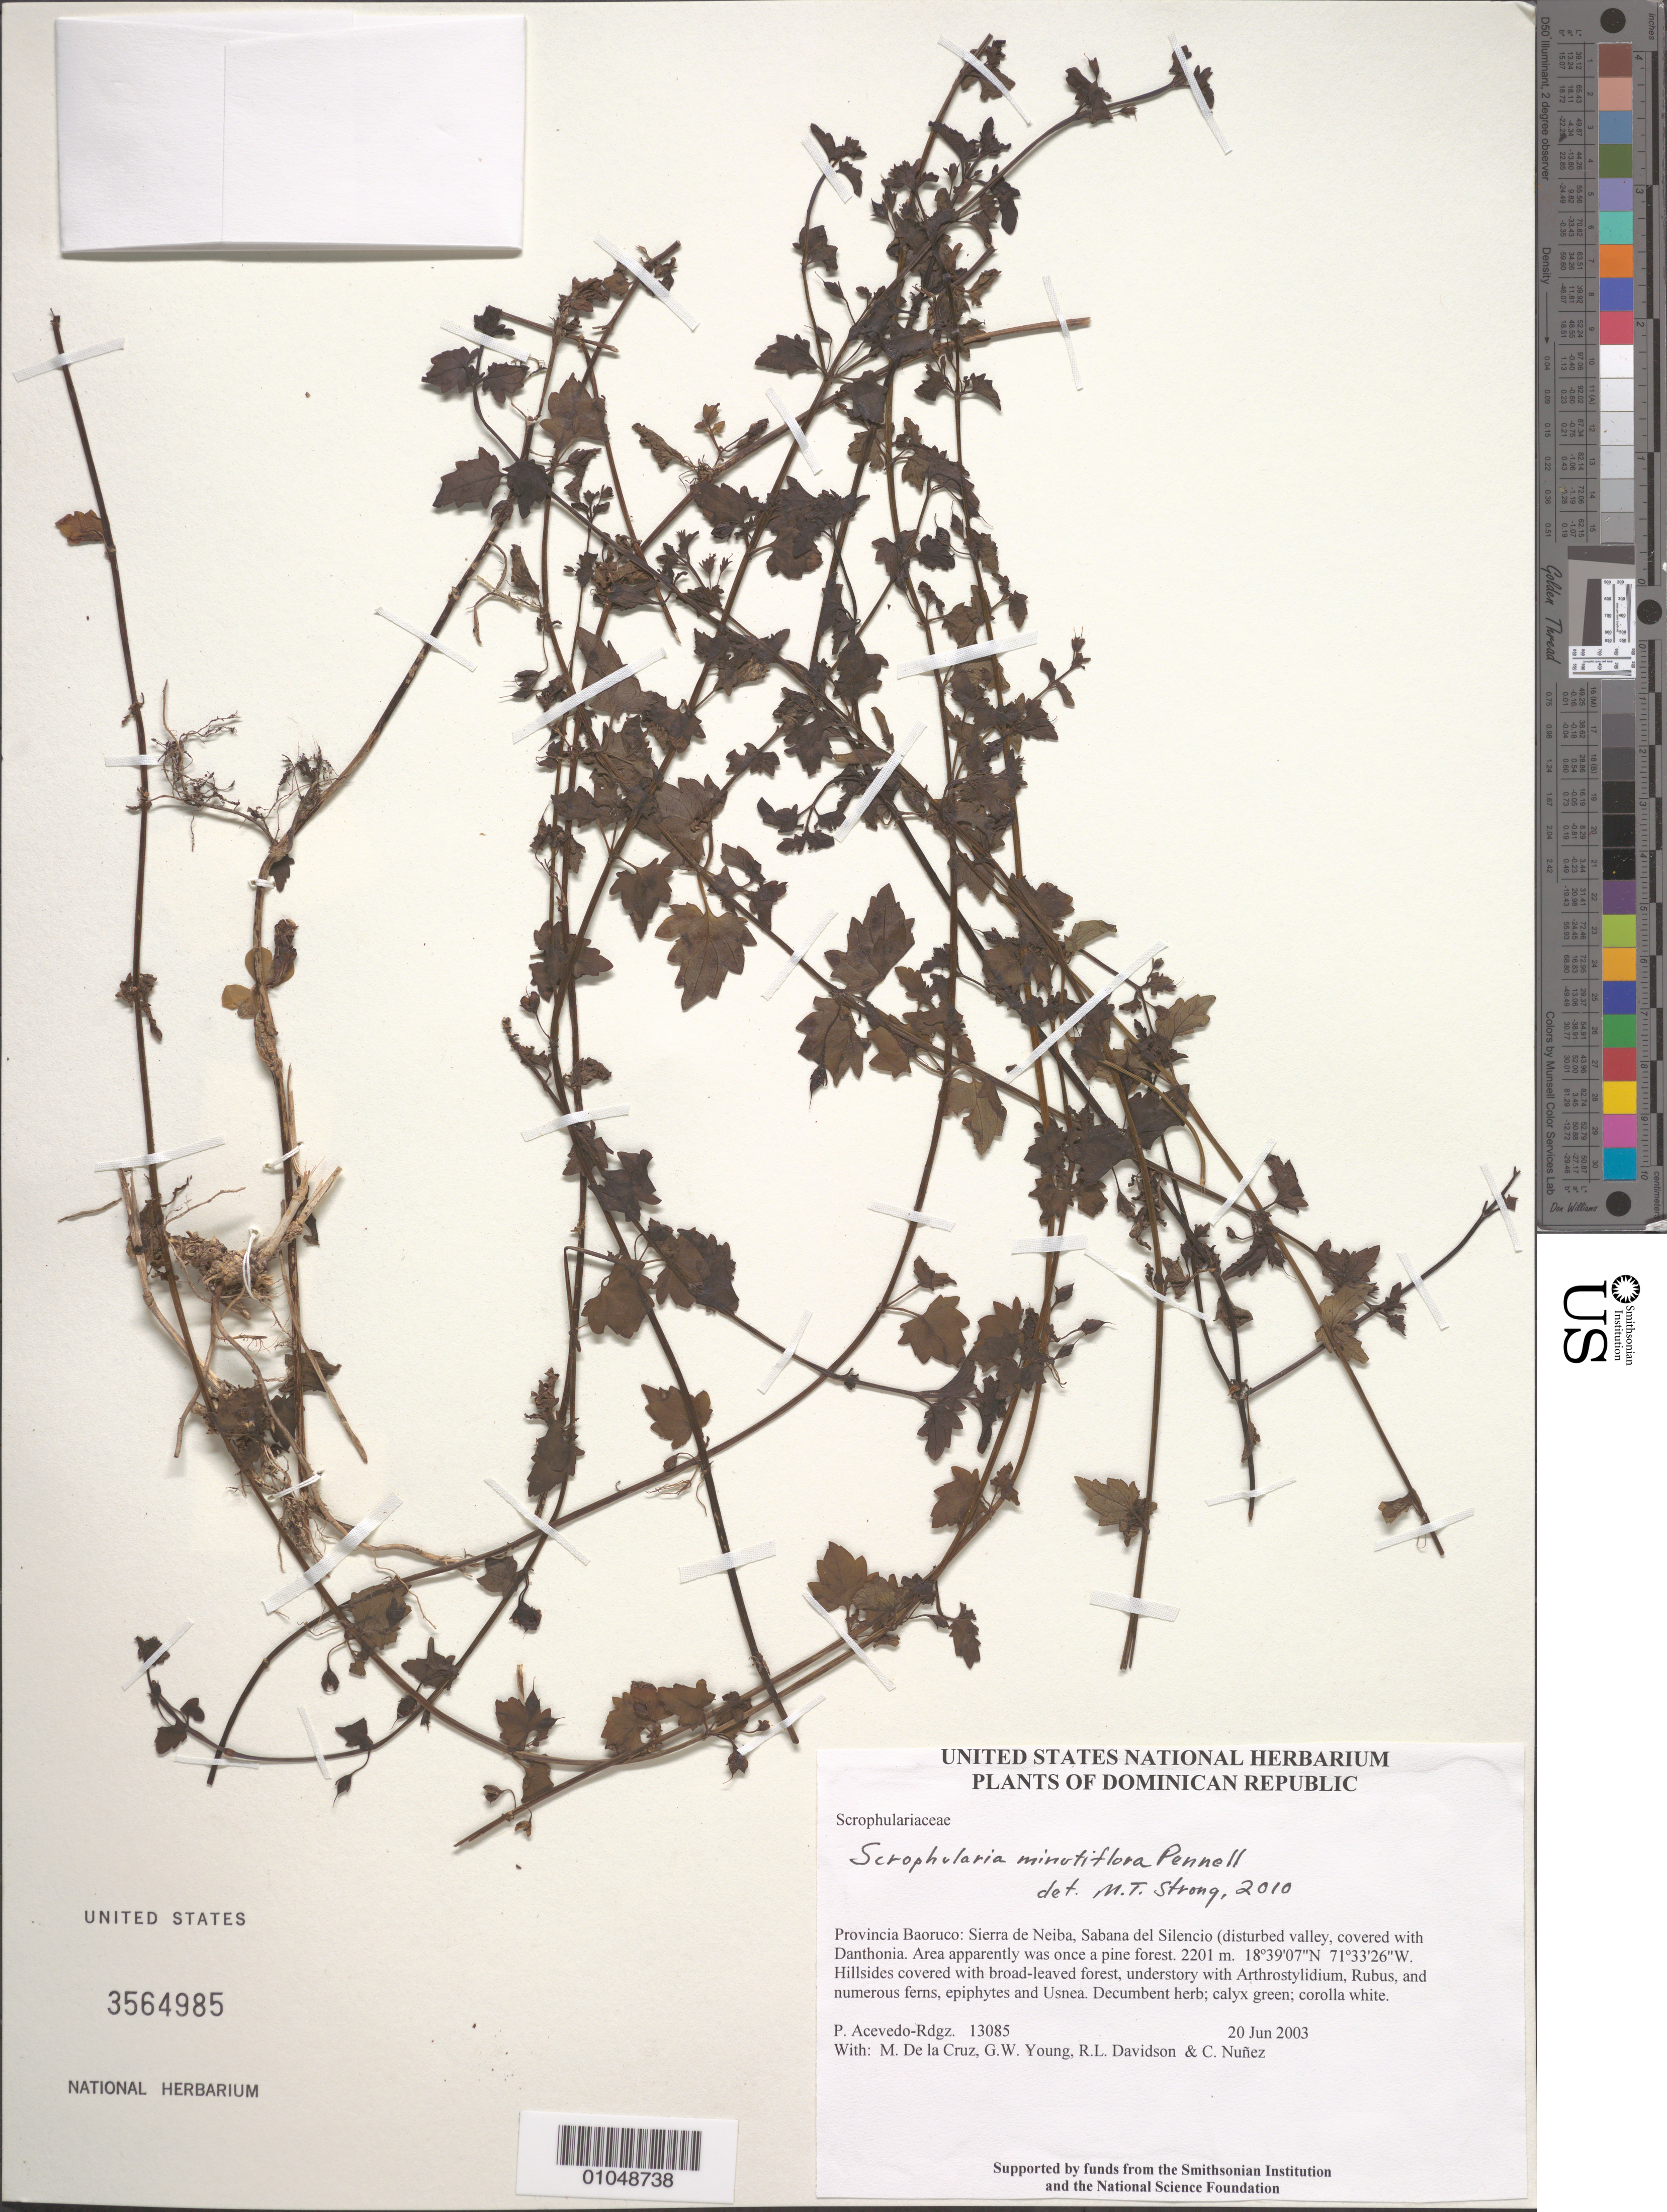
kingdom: Plantae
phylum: Tracheophyta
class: Magnoliopsida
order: Lamiales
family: Scrophulariaceae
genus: Scrophularia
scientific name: Scrophularia minutiflora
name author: Pennell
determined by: Strong, M. T., (US), Smithsonian Institution - National Museum of Natural History (UNITED STATES)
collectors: P. Acevedo-Rodr., M. de la Cruz, J. Rawlins, G. Young, R. Davidson & C. Nunez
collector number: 13085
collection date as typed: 20 Jun 2003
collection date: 2003-06-20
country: Dominican Republic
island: Hispaniola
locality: Provincia Baoruco: Sierra de Neiba, Sabana del Silencio (disturbed valley, covered with Danthonia. Area apparently was once a pine forest.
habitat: Hillsides covered with broad-leaved forest, understory with Arthrostylidium, Rubus, and numerous ferns, epiphytes and Usnea.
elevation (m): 2201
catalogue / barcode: US 3564985